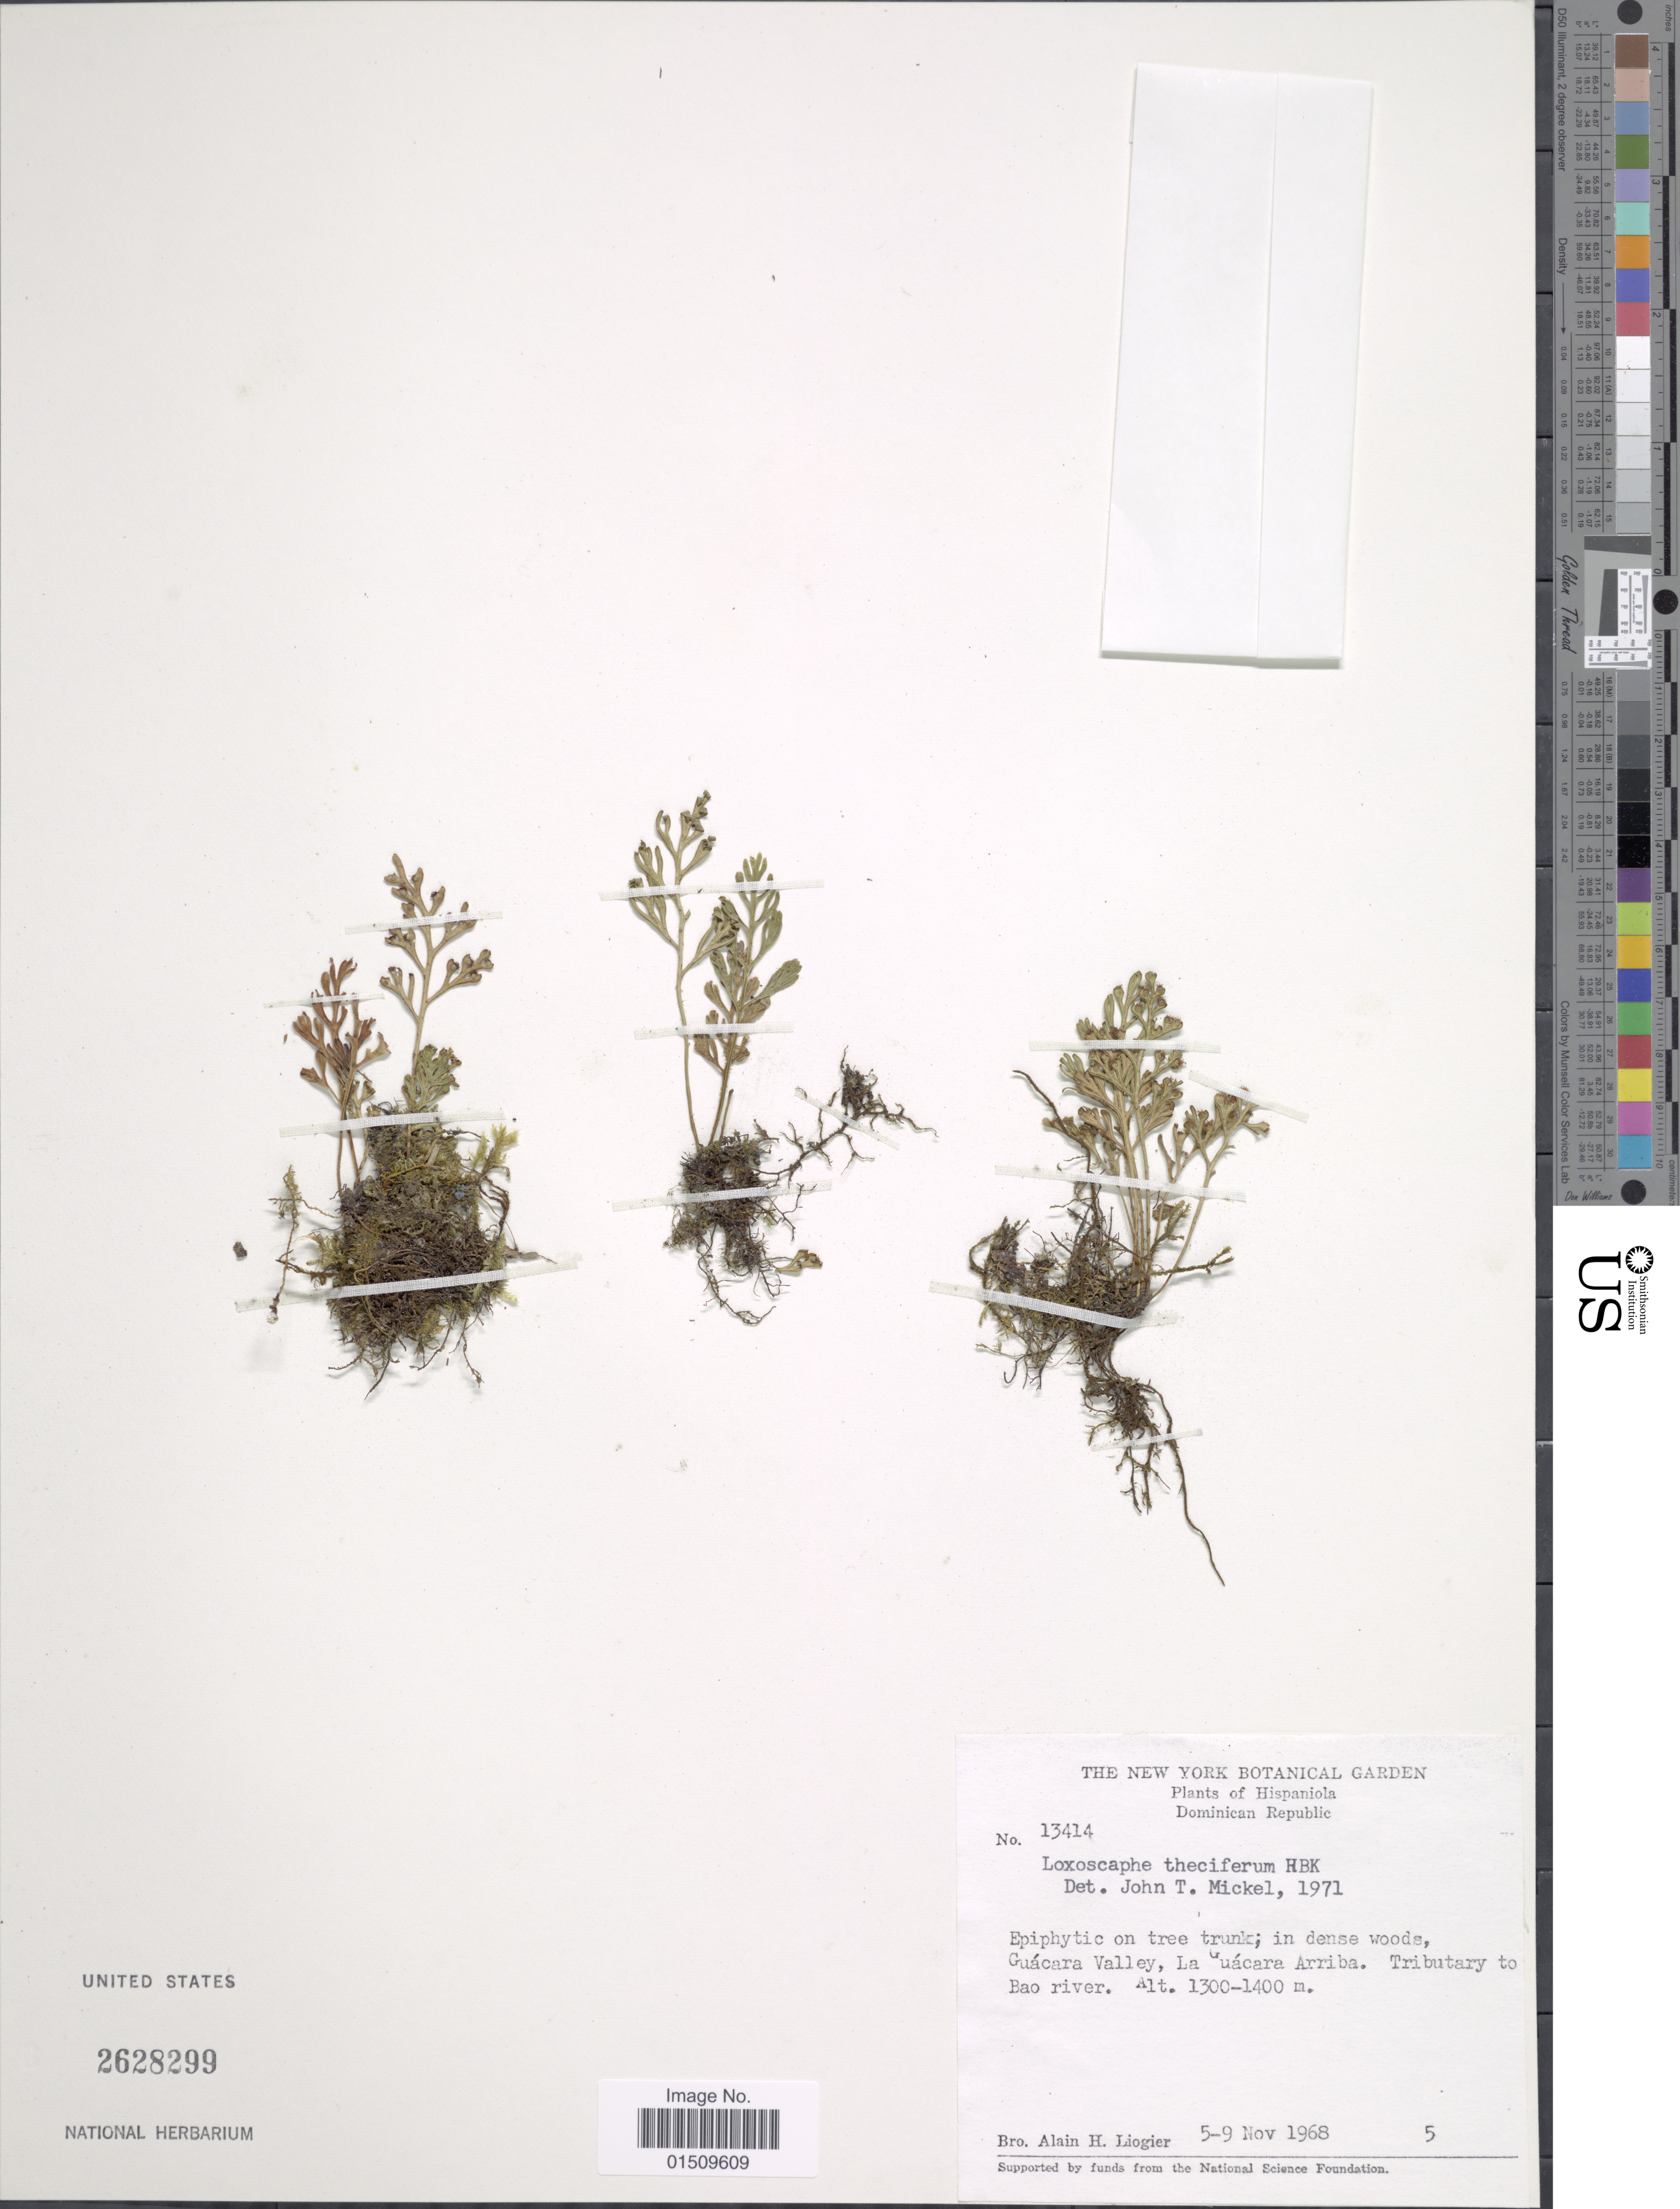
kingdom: Plantae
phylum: Tracheophyta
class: Polypodiopsida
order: Polypodiales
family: Aspleniaceae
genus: Asplenium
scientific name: Asplenium theciferum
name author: (Kunth) Mett.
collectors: A. H. Liogier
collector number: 13414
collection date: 1968-11-05/1968-11-09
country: Dominican Republic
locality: Hispaniola, Dominican Republic, Guacara Valley, La Guacara Arriba, Tributary to Bao River.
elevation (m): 1300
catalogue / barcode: US 2628299